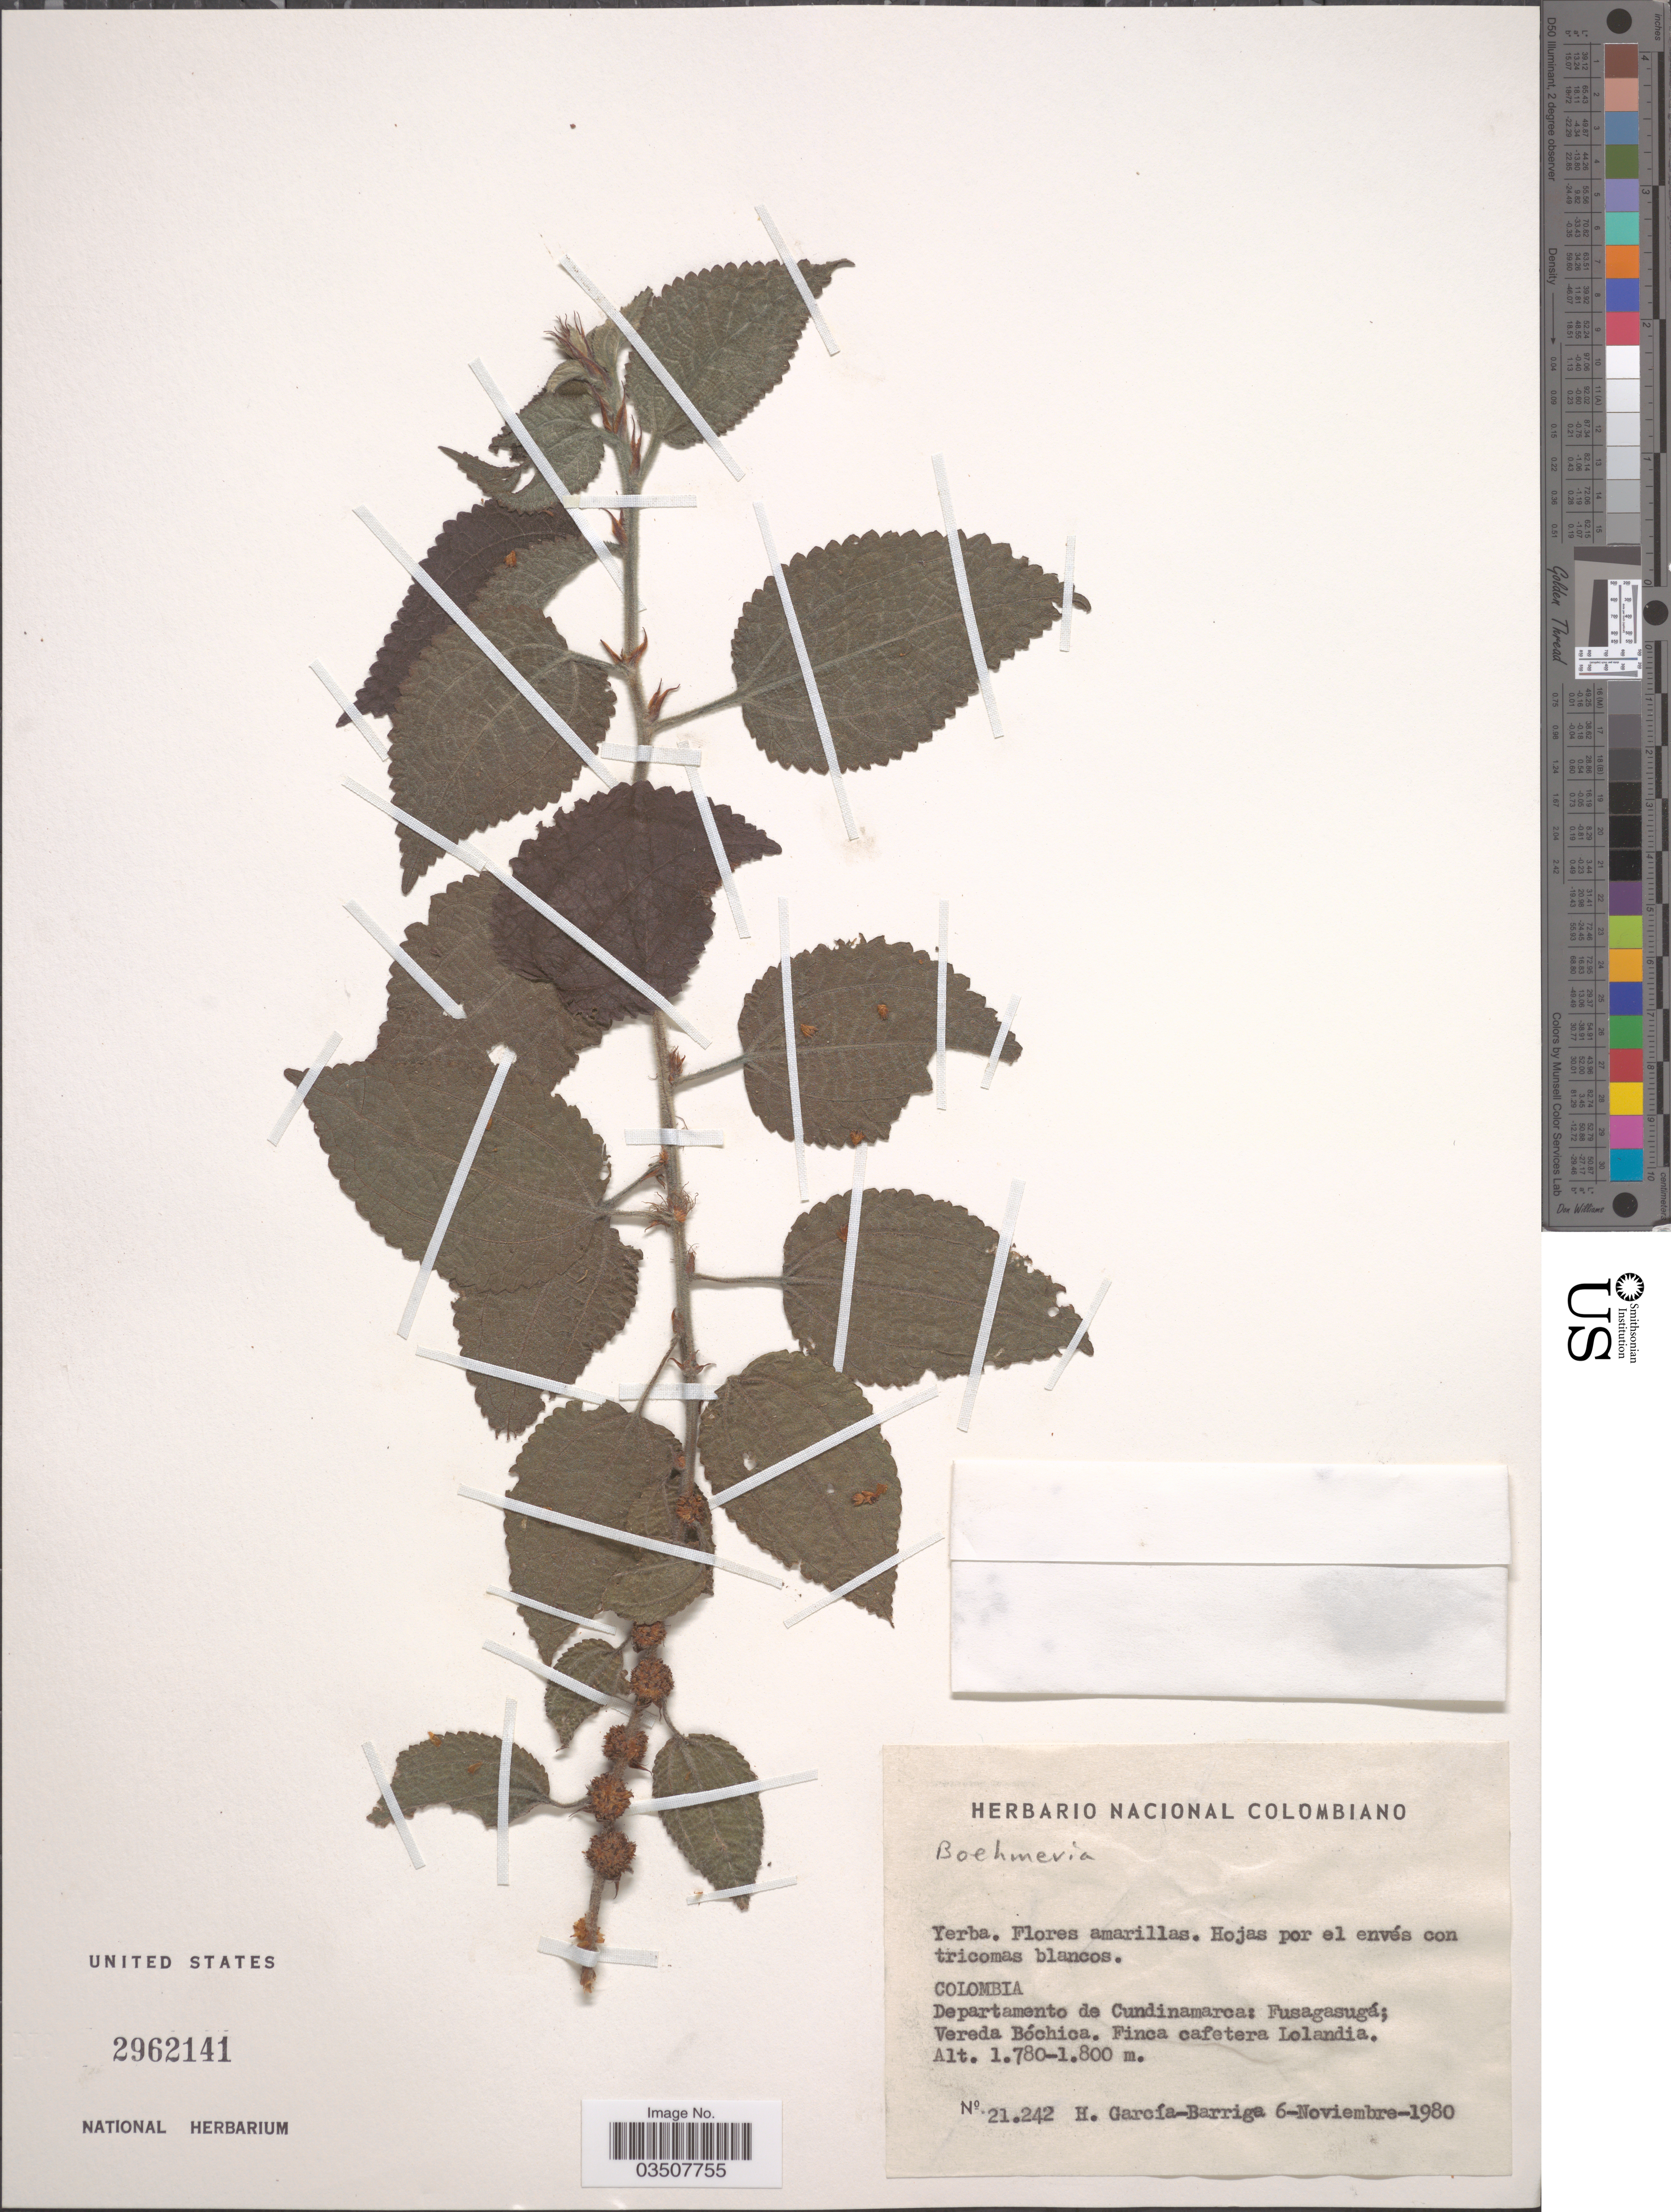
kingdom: Plantae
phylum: Tracheophyta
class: Magnoliopsida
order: Rosales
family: Urticaceae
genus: Boehmeria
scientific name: Boehmeria sp.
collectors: H. García Barriga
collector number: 21242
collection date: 1980-11-06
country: Colombia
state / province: Cundinamarca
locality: Departamento de Cundinamarca: Fusagasugá; Vereda Bóchica. Finca cafetera Lolandia.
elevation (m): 1780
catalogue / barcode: US 2962141